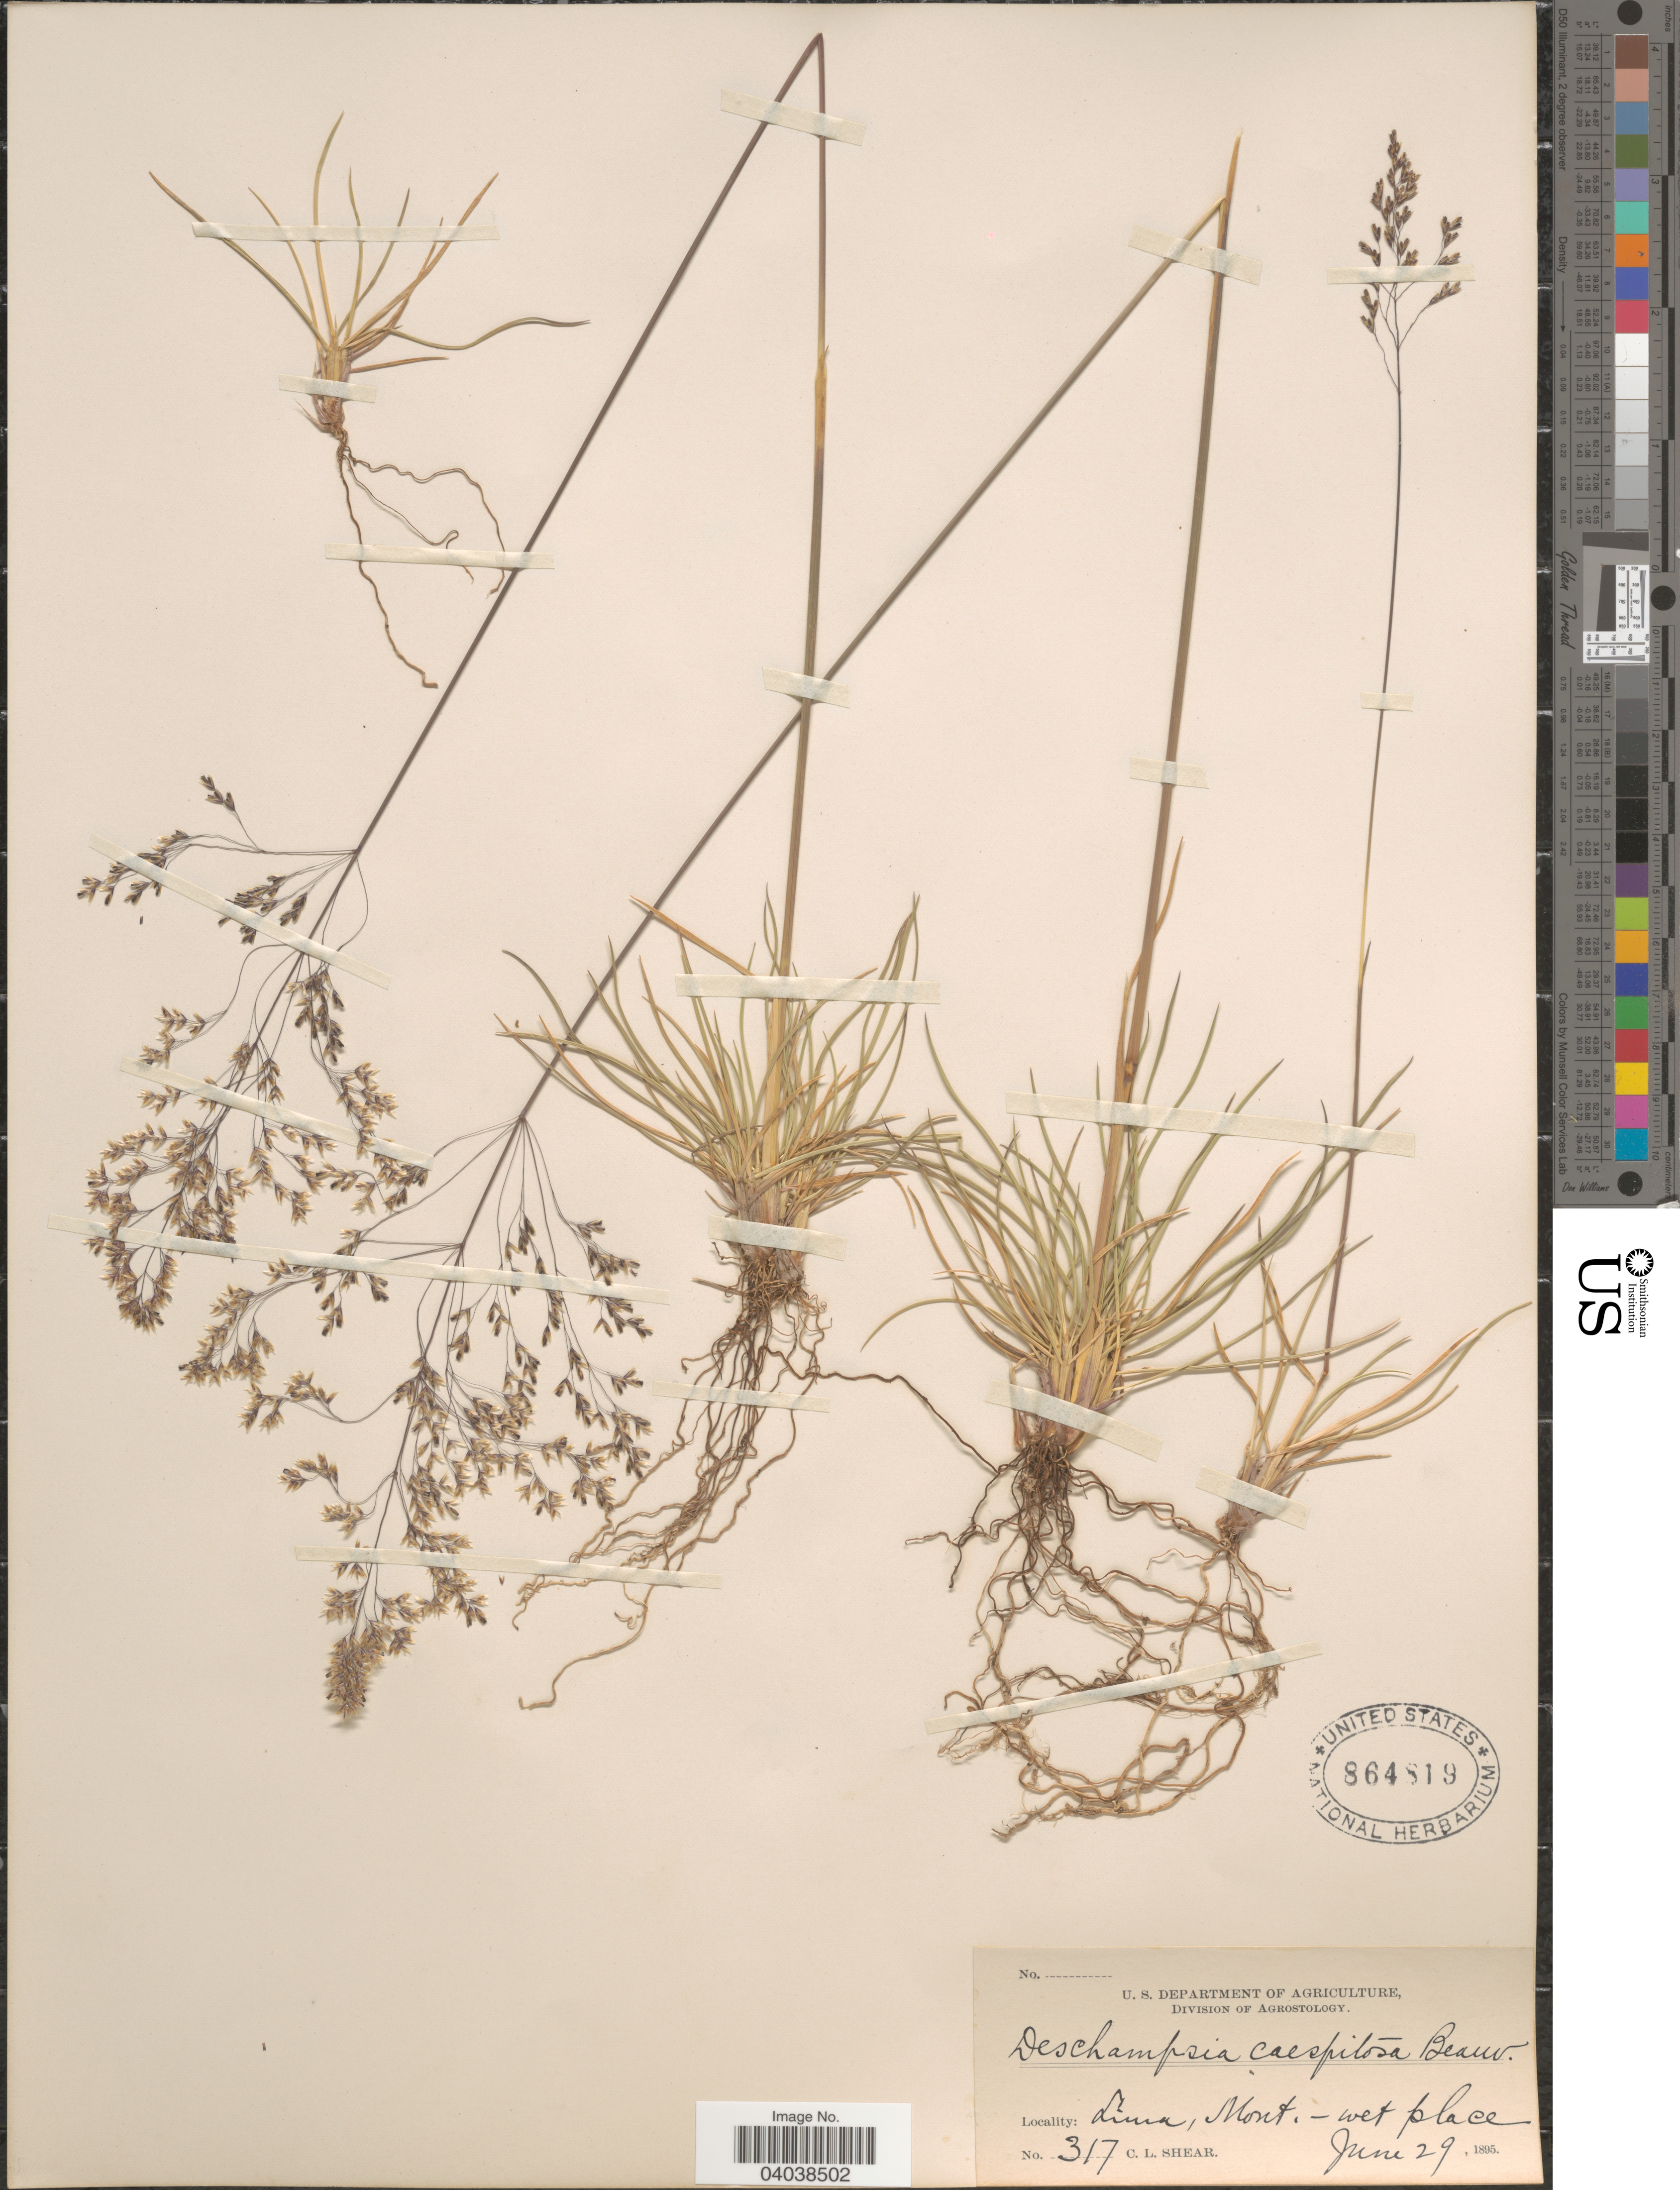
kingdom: Plantae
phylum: Tracheophyta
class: Liliopsida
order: Poales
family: Poaceae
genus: Deschampsia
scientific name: Deschampsia cespitosa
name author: (L.) P. Beauv.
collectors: C. L. Shear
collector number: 317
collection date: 1895-06-29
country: United States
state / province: Montana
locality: Lima - wet place.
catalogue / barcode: US 864819